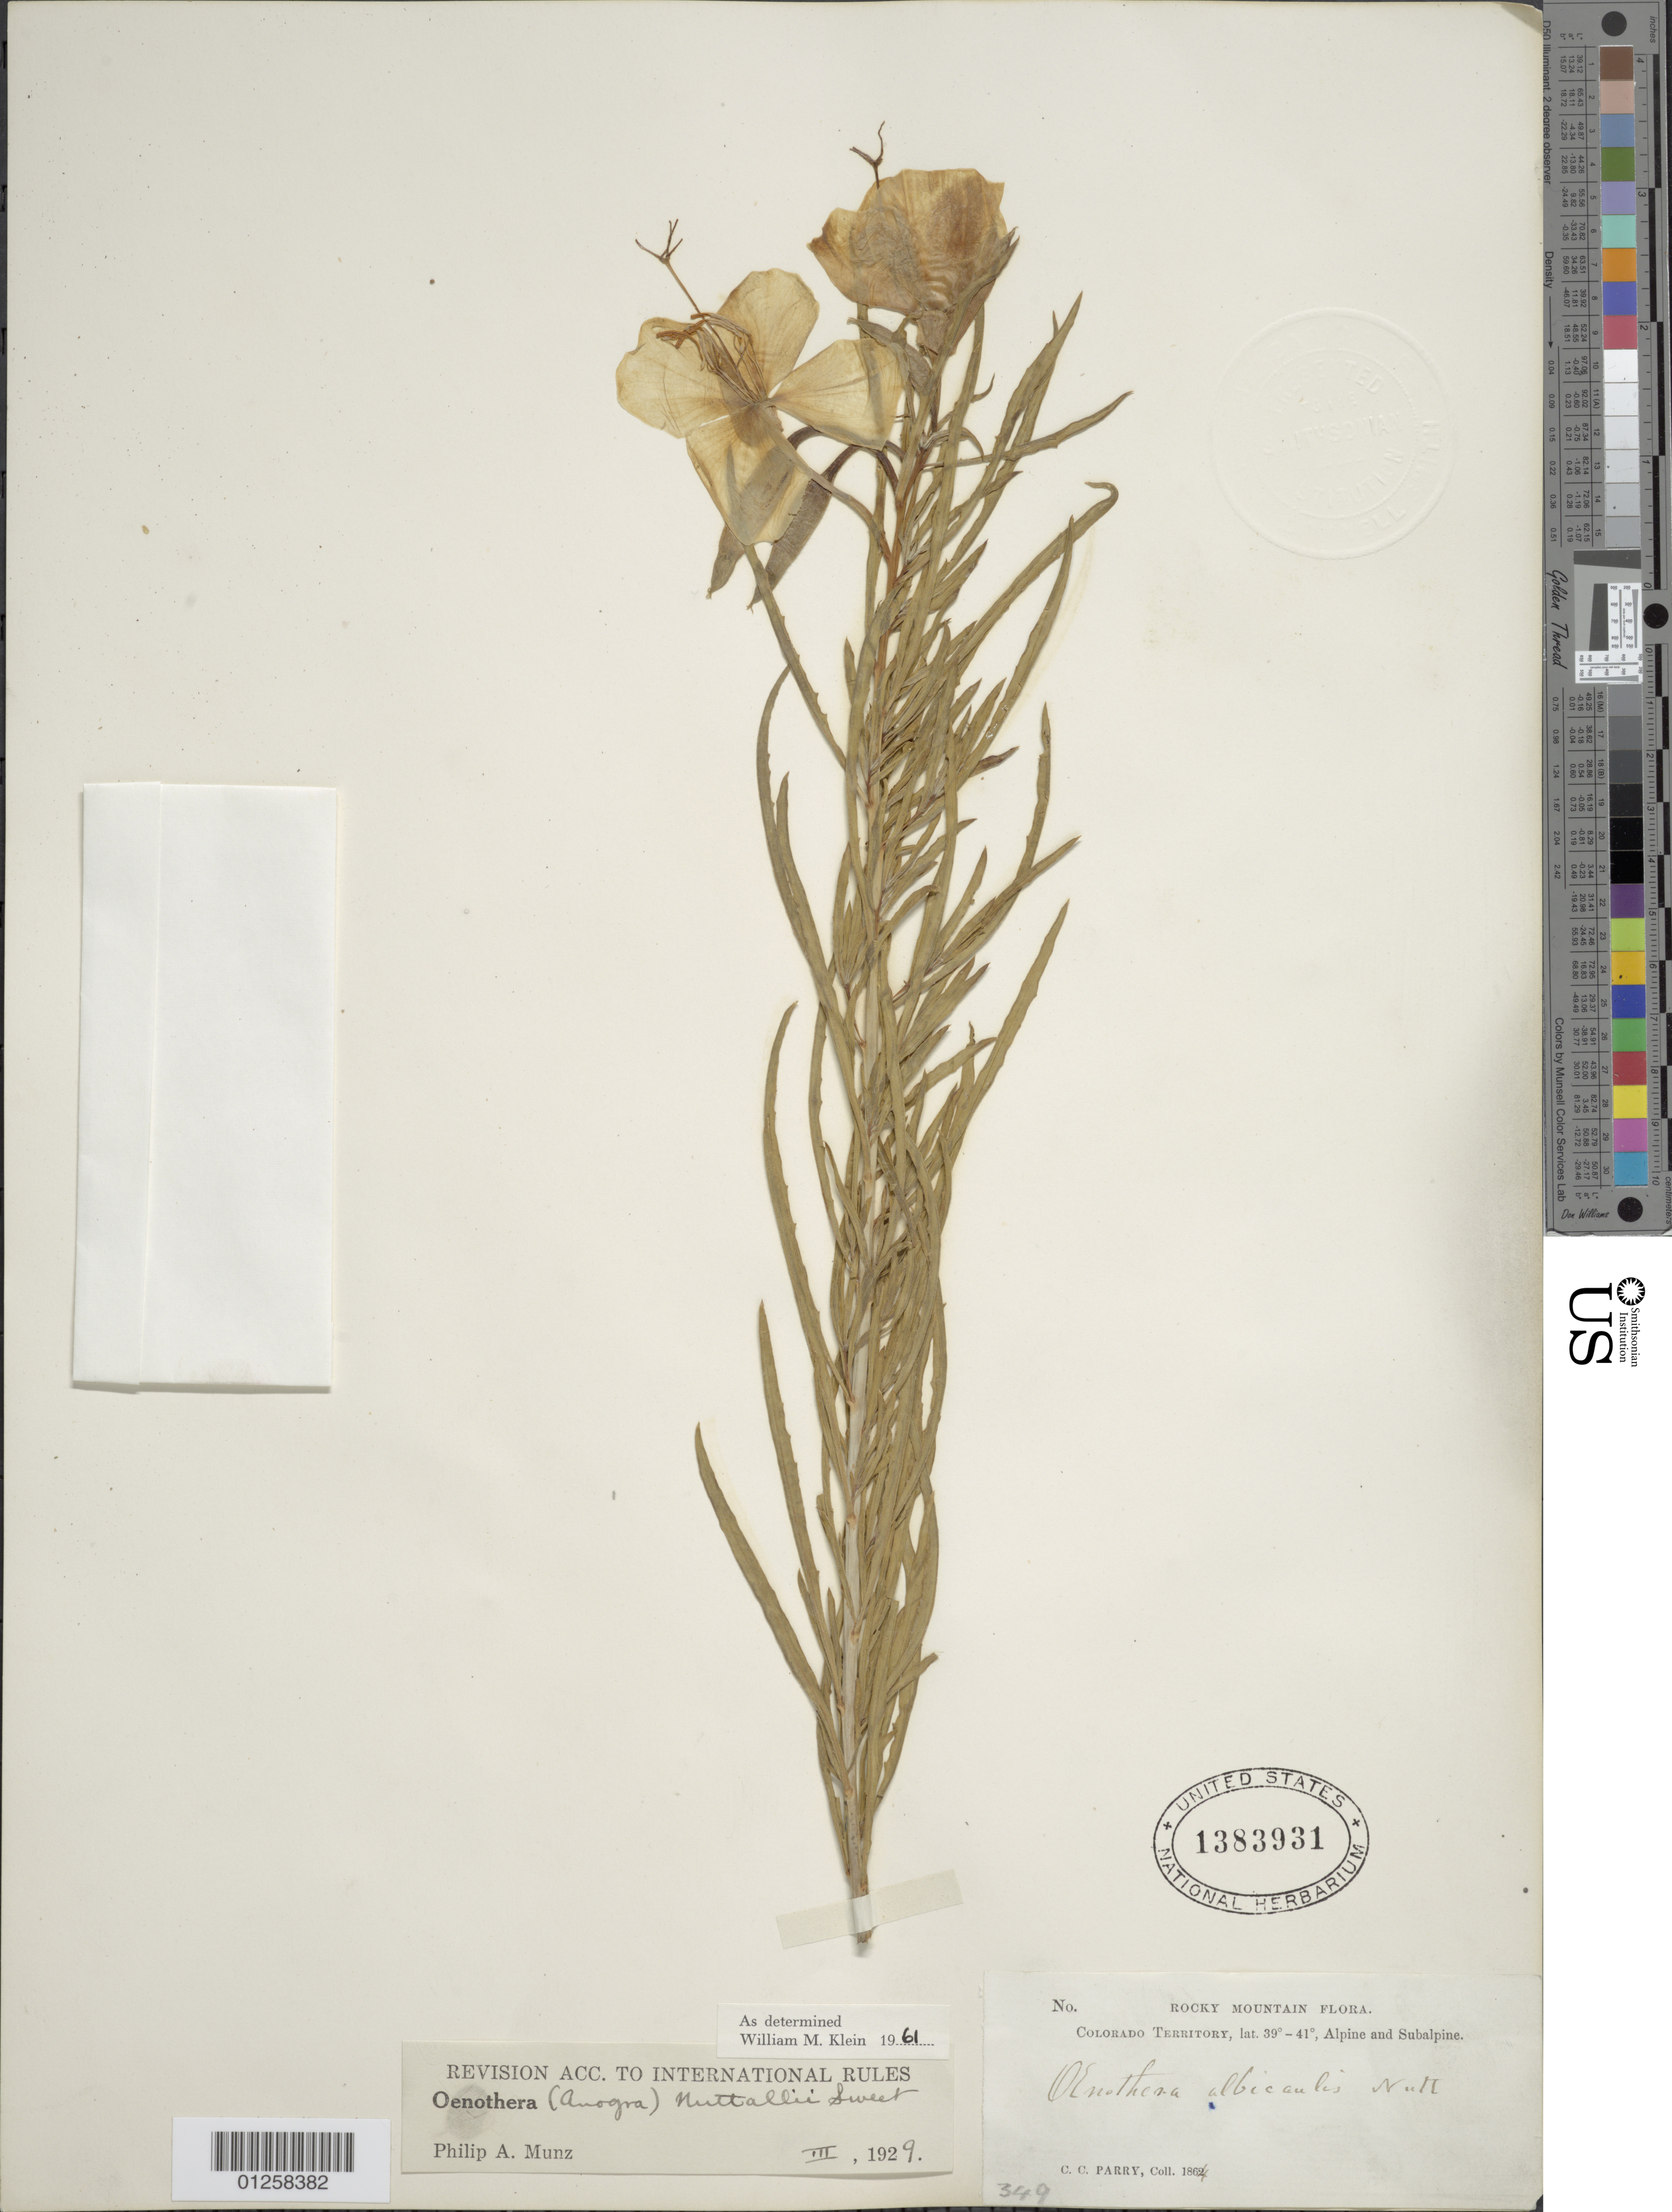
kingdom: Plantae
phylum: Tracheophyta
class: Magnoliopsida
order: Myrtales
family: Onagraceae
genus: Oenothera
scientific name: Oenothera nuttallii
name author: Sweet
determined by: Klein, W. M.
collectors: C. C. Parry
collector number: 349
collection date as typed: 1864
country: United States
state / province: Colorado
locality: Rocky Mt. Alpine and Subalpine.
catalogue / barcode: US 1383931